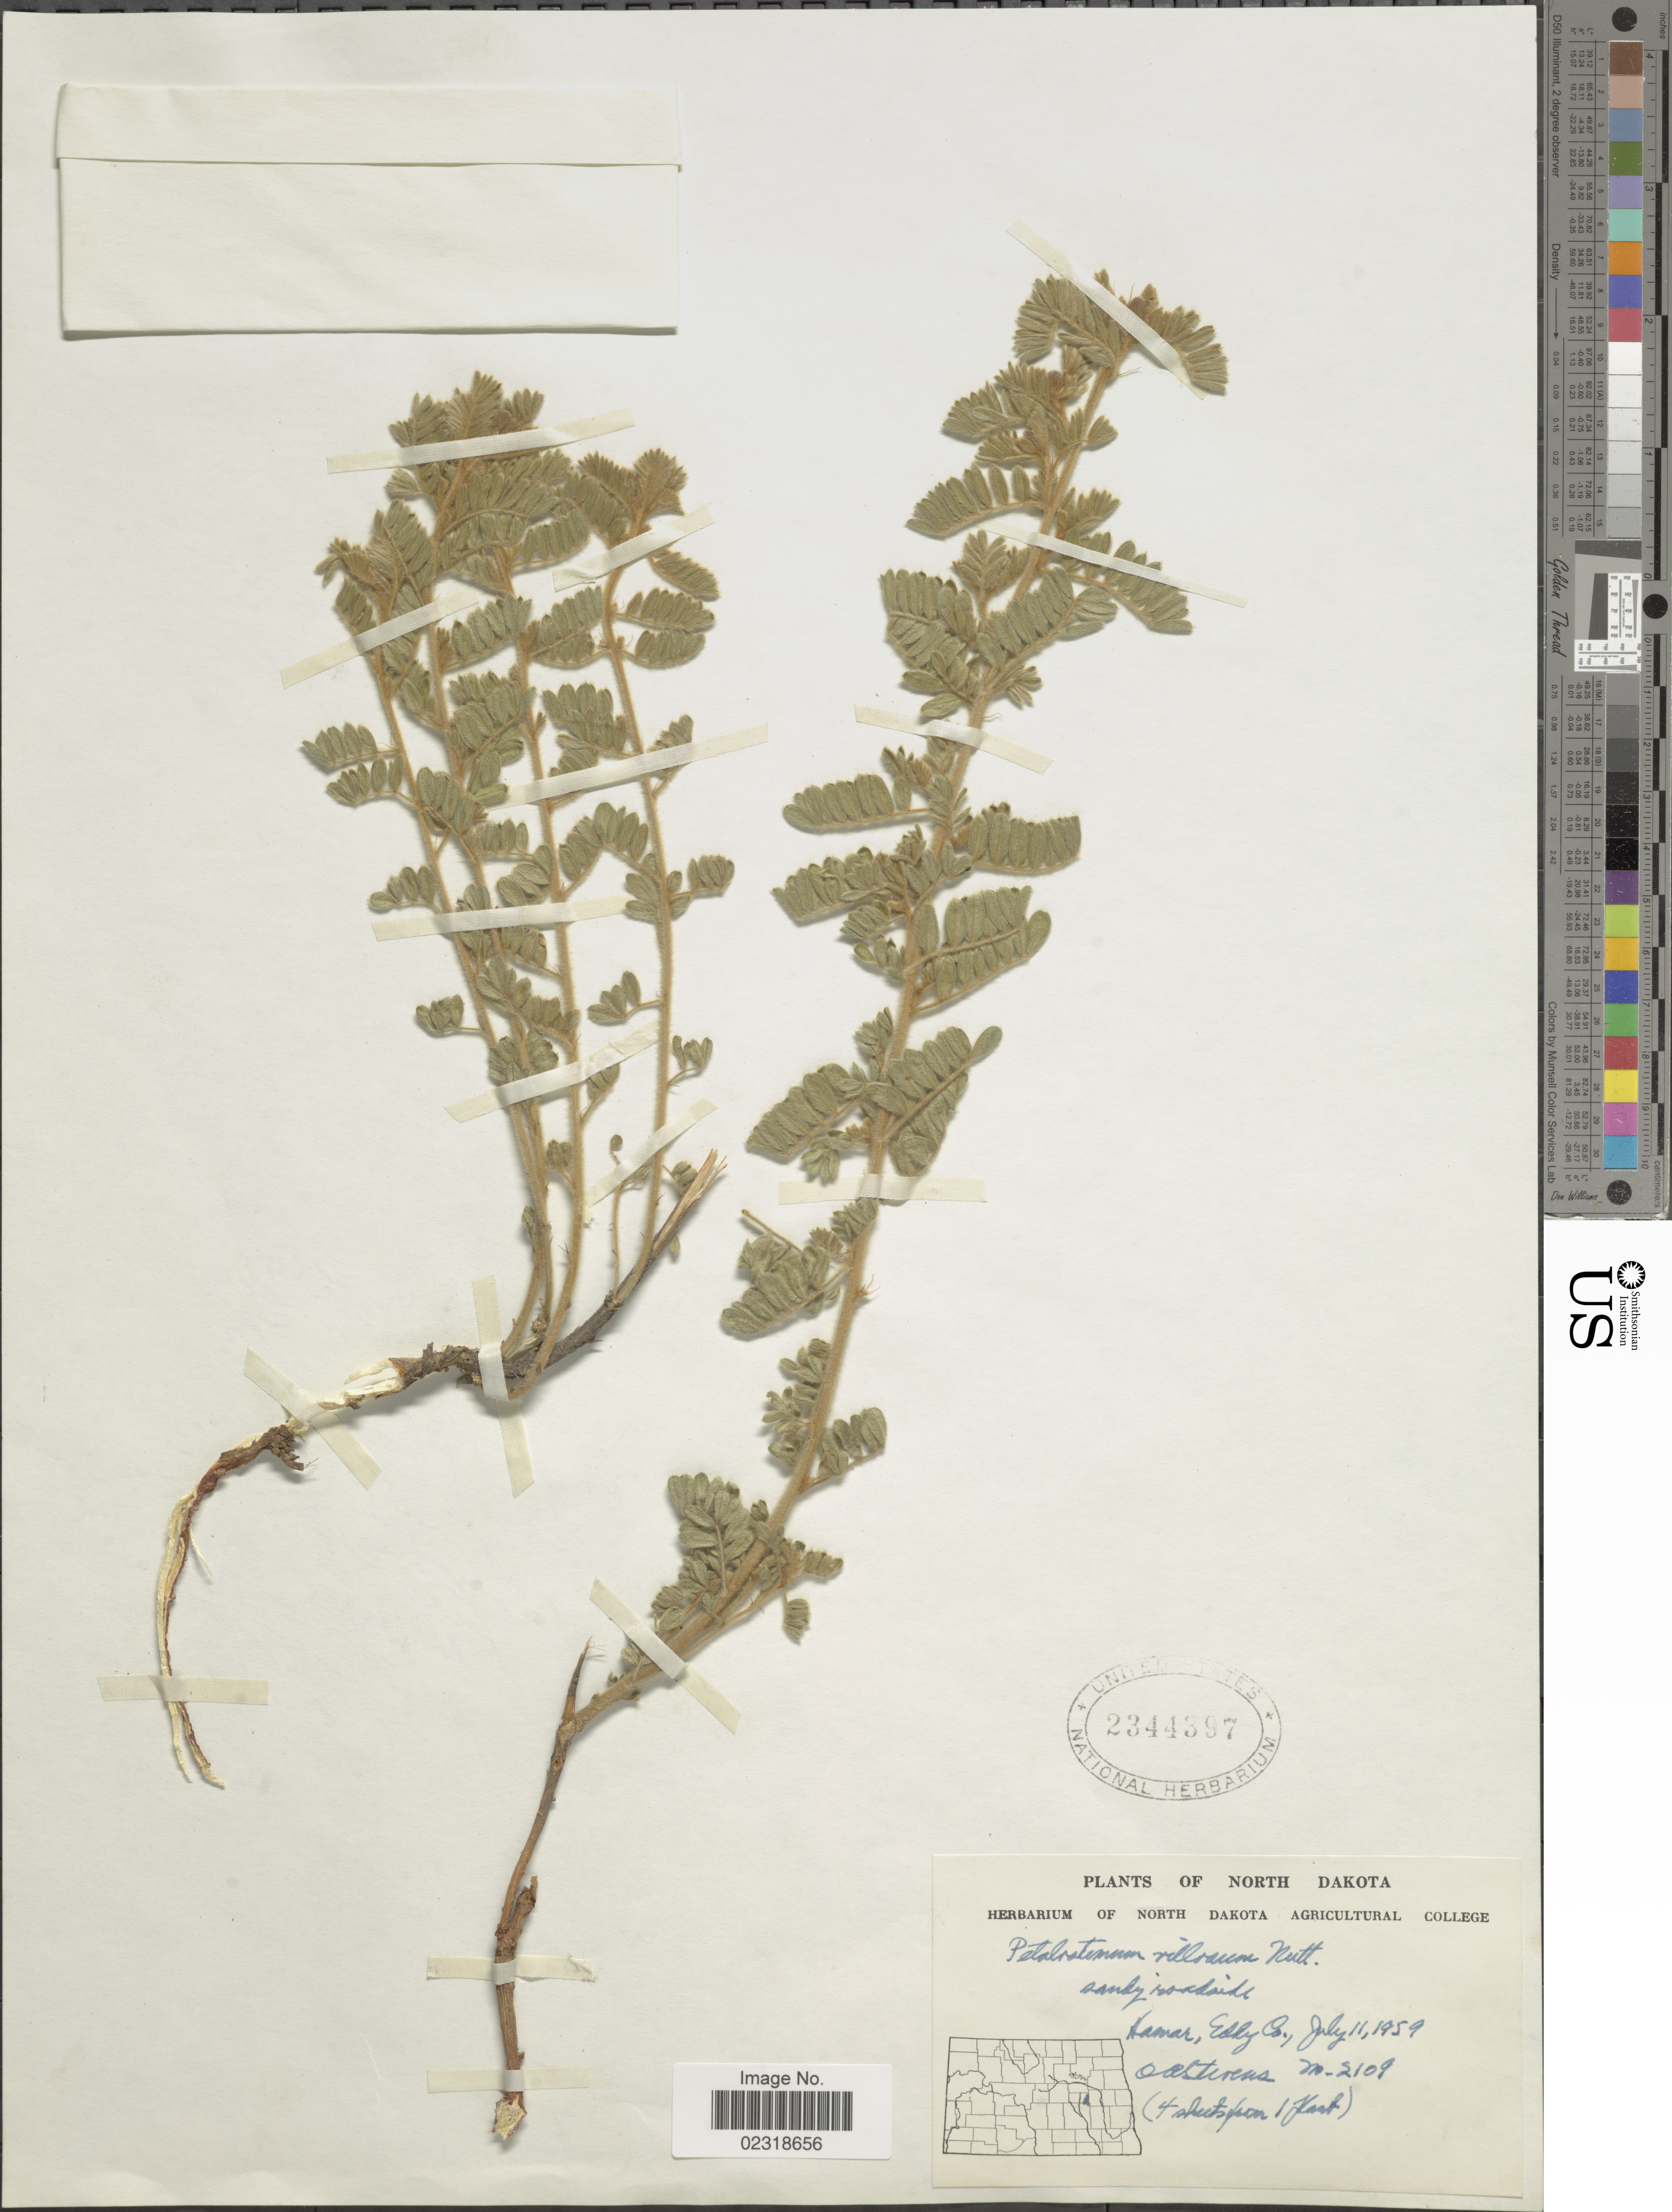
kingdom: Plantae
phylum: Tracheophyta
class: Magnoliopsida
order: Fabales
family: Fabaceae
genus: Dalea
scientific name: Dalea villosa var. villosa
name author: (Nutt.) Spreng.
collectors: O. A. Stevens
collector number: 2108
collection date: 1959-07-11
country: United States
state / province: North Dakota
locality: Sandy rockside, Hamer, eddy, Co.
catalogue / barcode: US 2344397